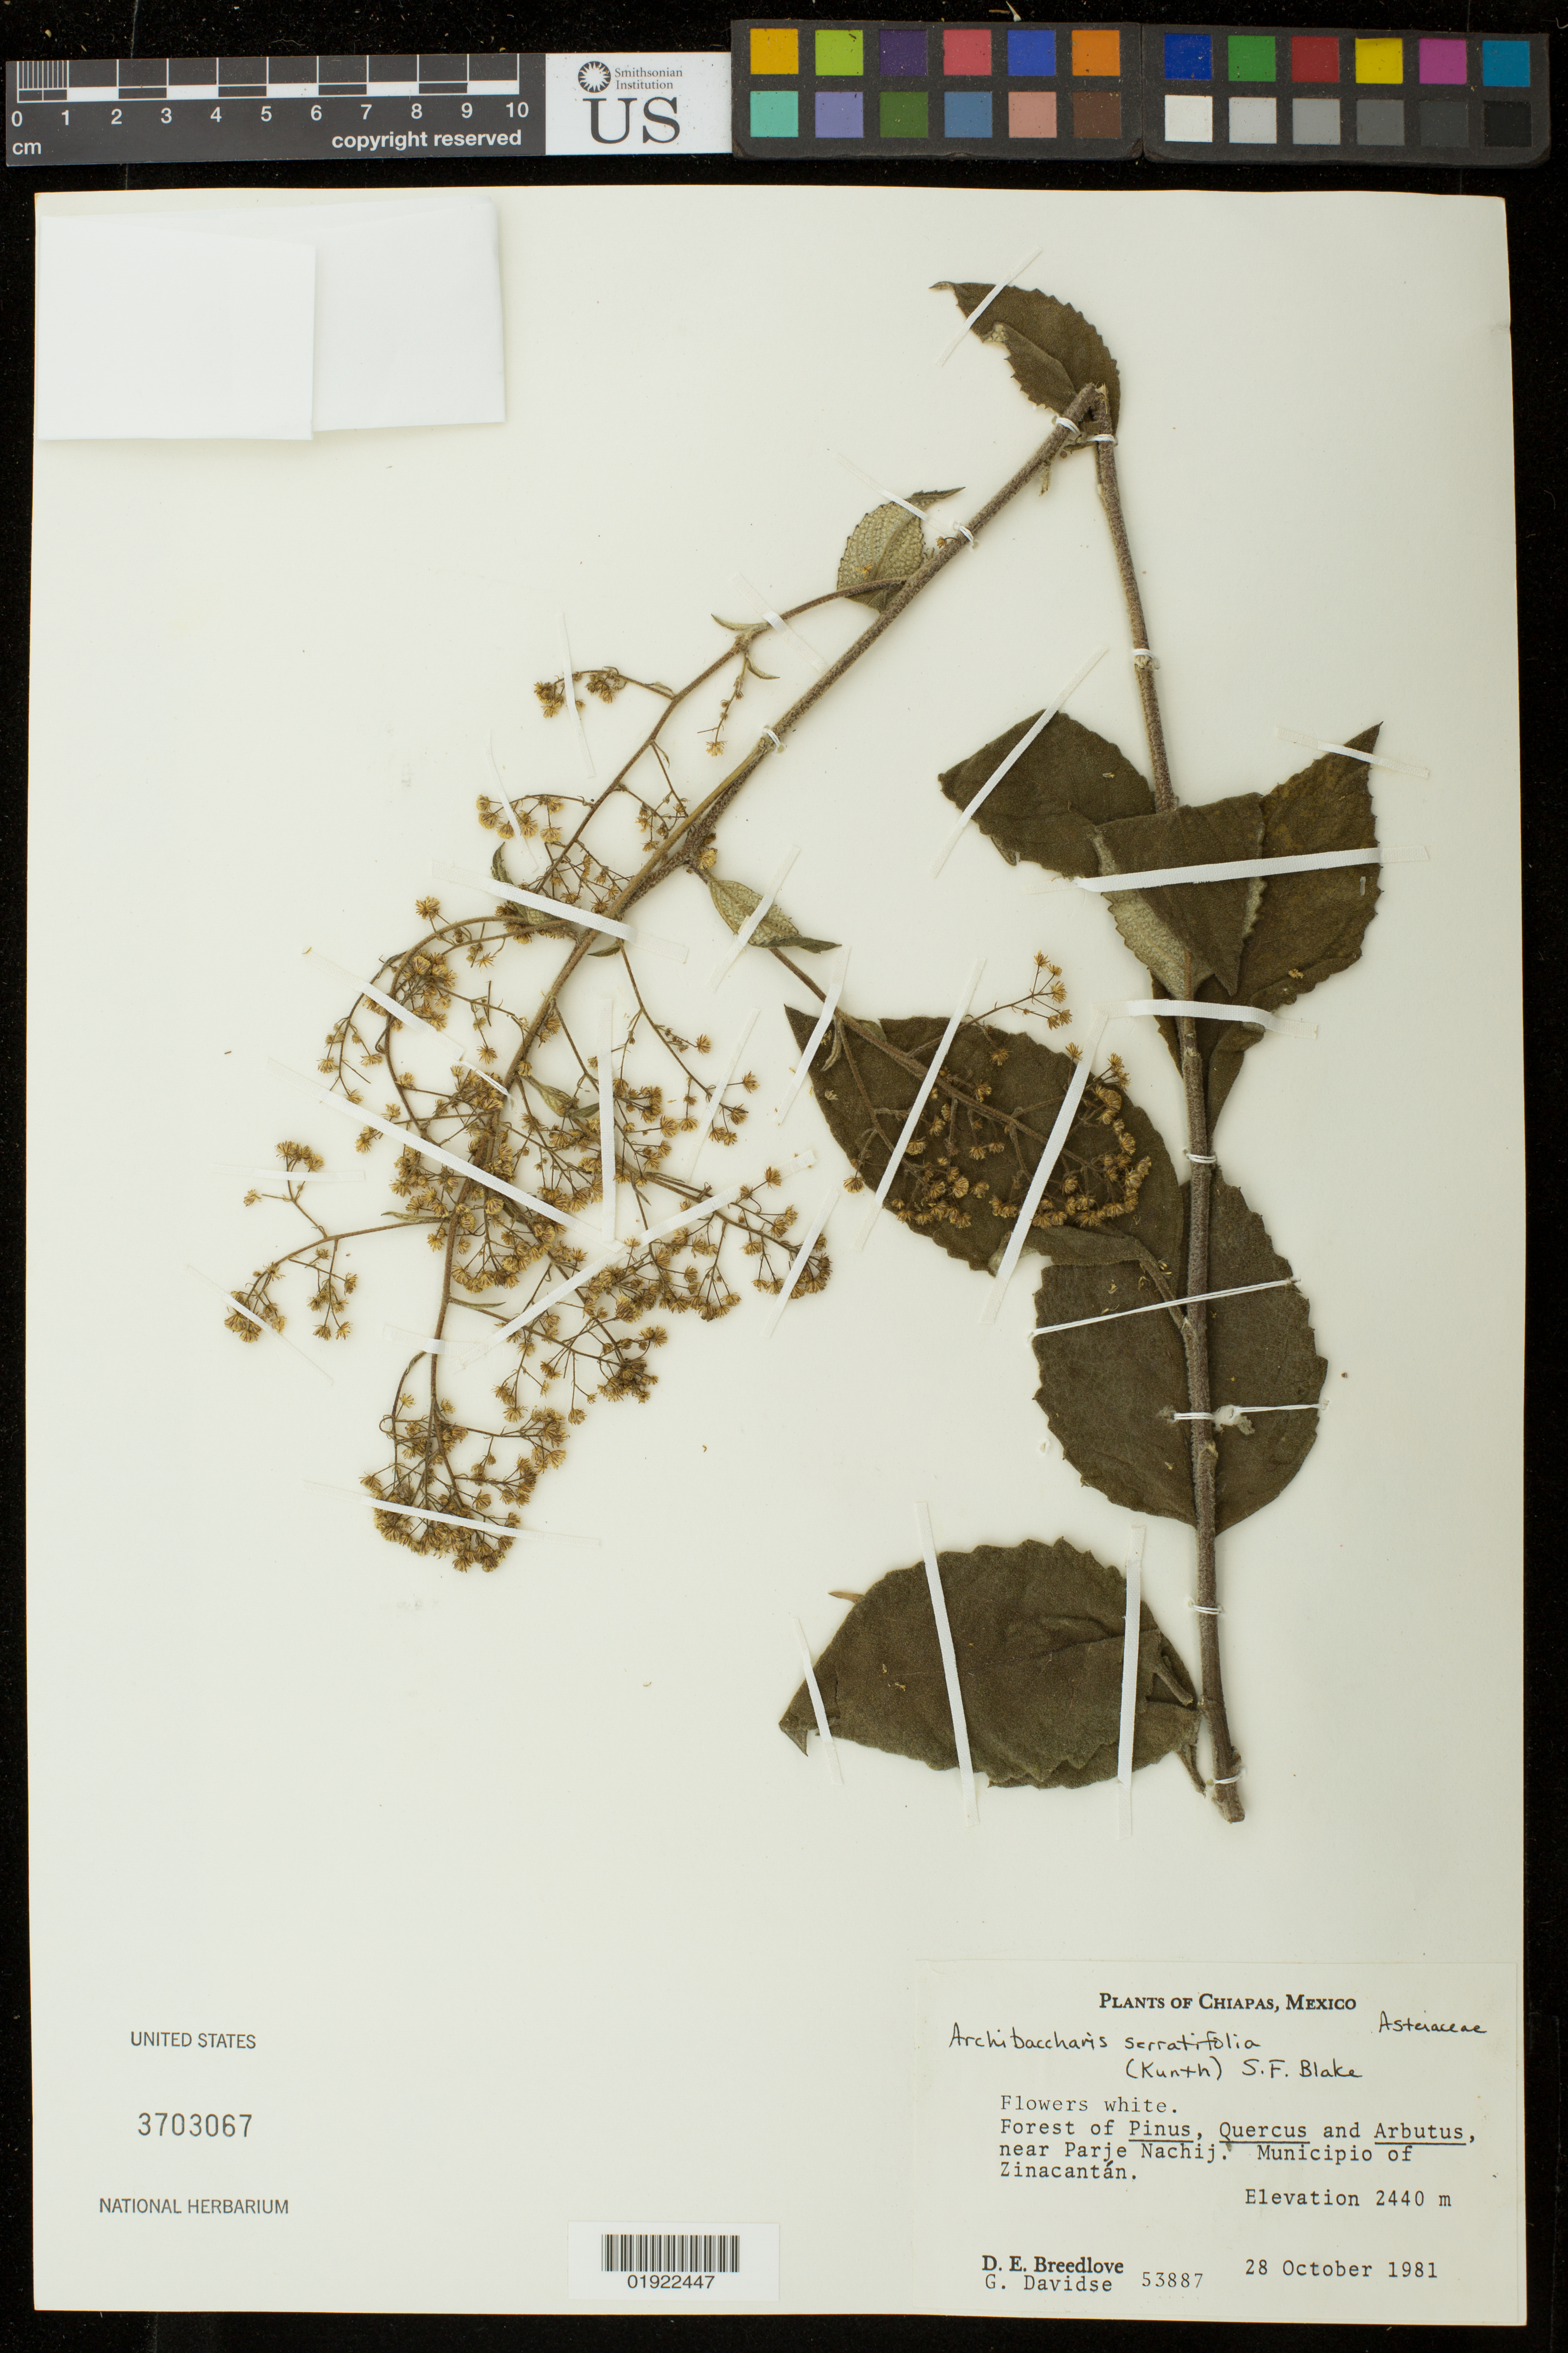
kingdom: Plantae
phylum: Tracheophyta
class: Magnoliopsida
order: Asterales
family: Asteraceae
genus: Archibaccharis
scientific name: Archibaccharis serratifolia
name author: (Kunth) S.F. Blake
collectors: D. E. Breedlove & G. Davidse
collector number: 53887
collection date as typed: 28 October 1981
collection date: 1981-10-28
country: Mexico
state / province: Chiapas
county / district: Zinacantan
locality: near Parje Nachij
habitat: Forest of Pinus, Quercus and Arbustus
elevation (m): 2440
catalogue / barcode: US 3703067